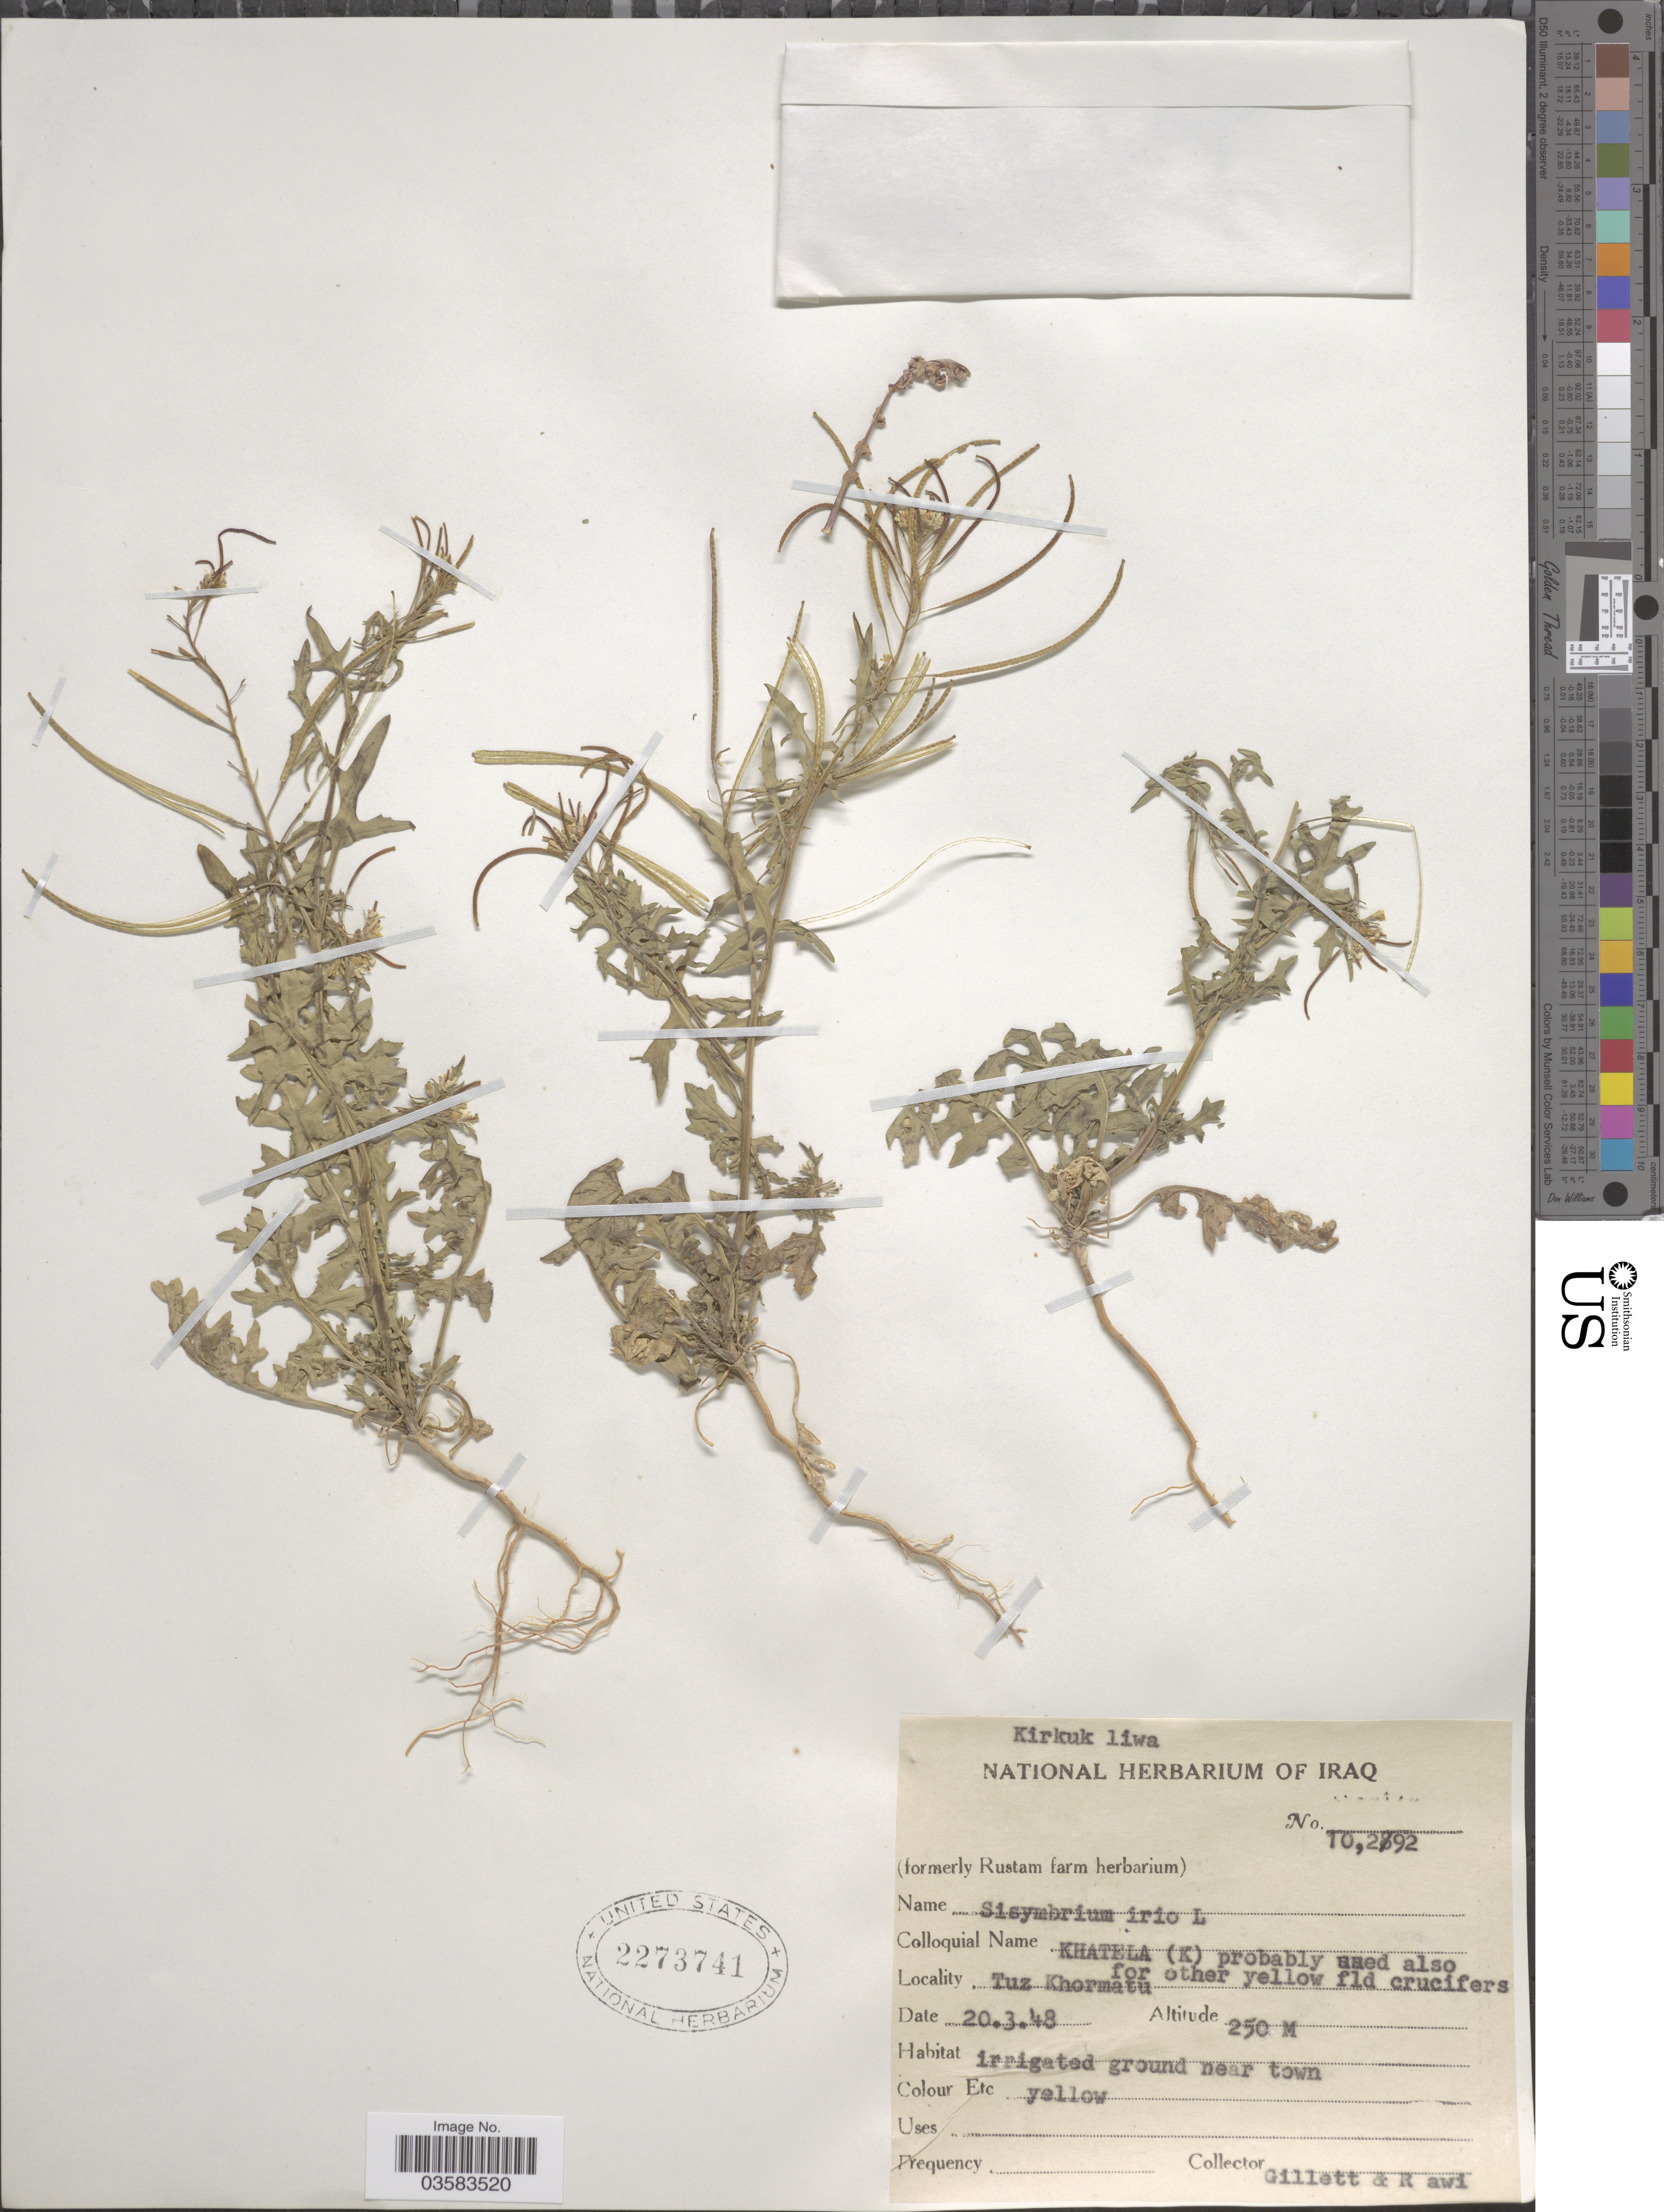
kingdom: Plantae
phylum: Tracheophyta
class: Magnoliopsida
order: Brassicales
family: Brassicaceae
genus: Sisymbrium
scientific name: Sisymbrium irio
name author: L.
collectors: Gillett, -- & -. Rawi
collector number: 10292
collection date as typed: Transcribed d/m/y: 20/3/48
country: Iraq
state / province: Kirkūk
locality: Kirkuk liwa. Tuz Khormatu.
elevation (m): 250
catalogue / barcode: US 2273741